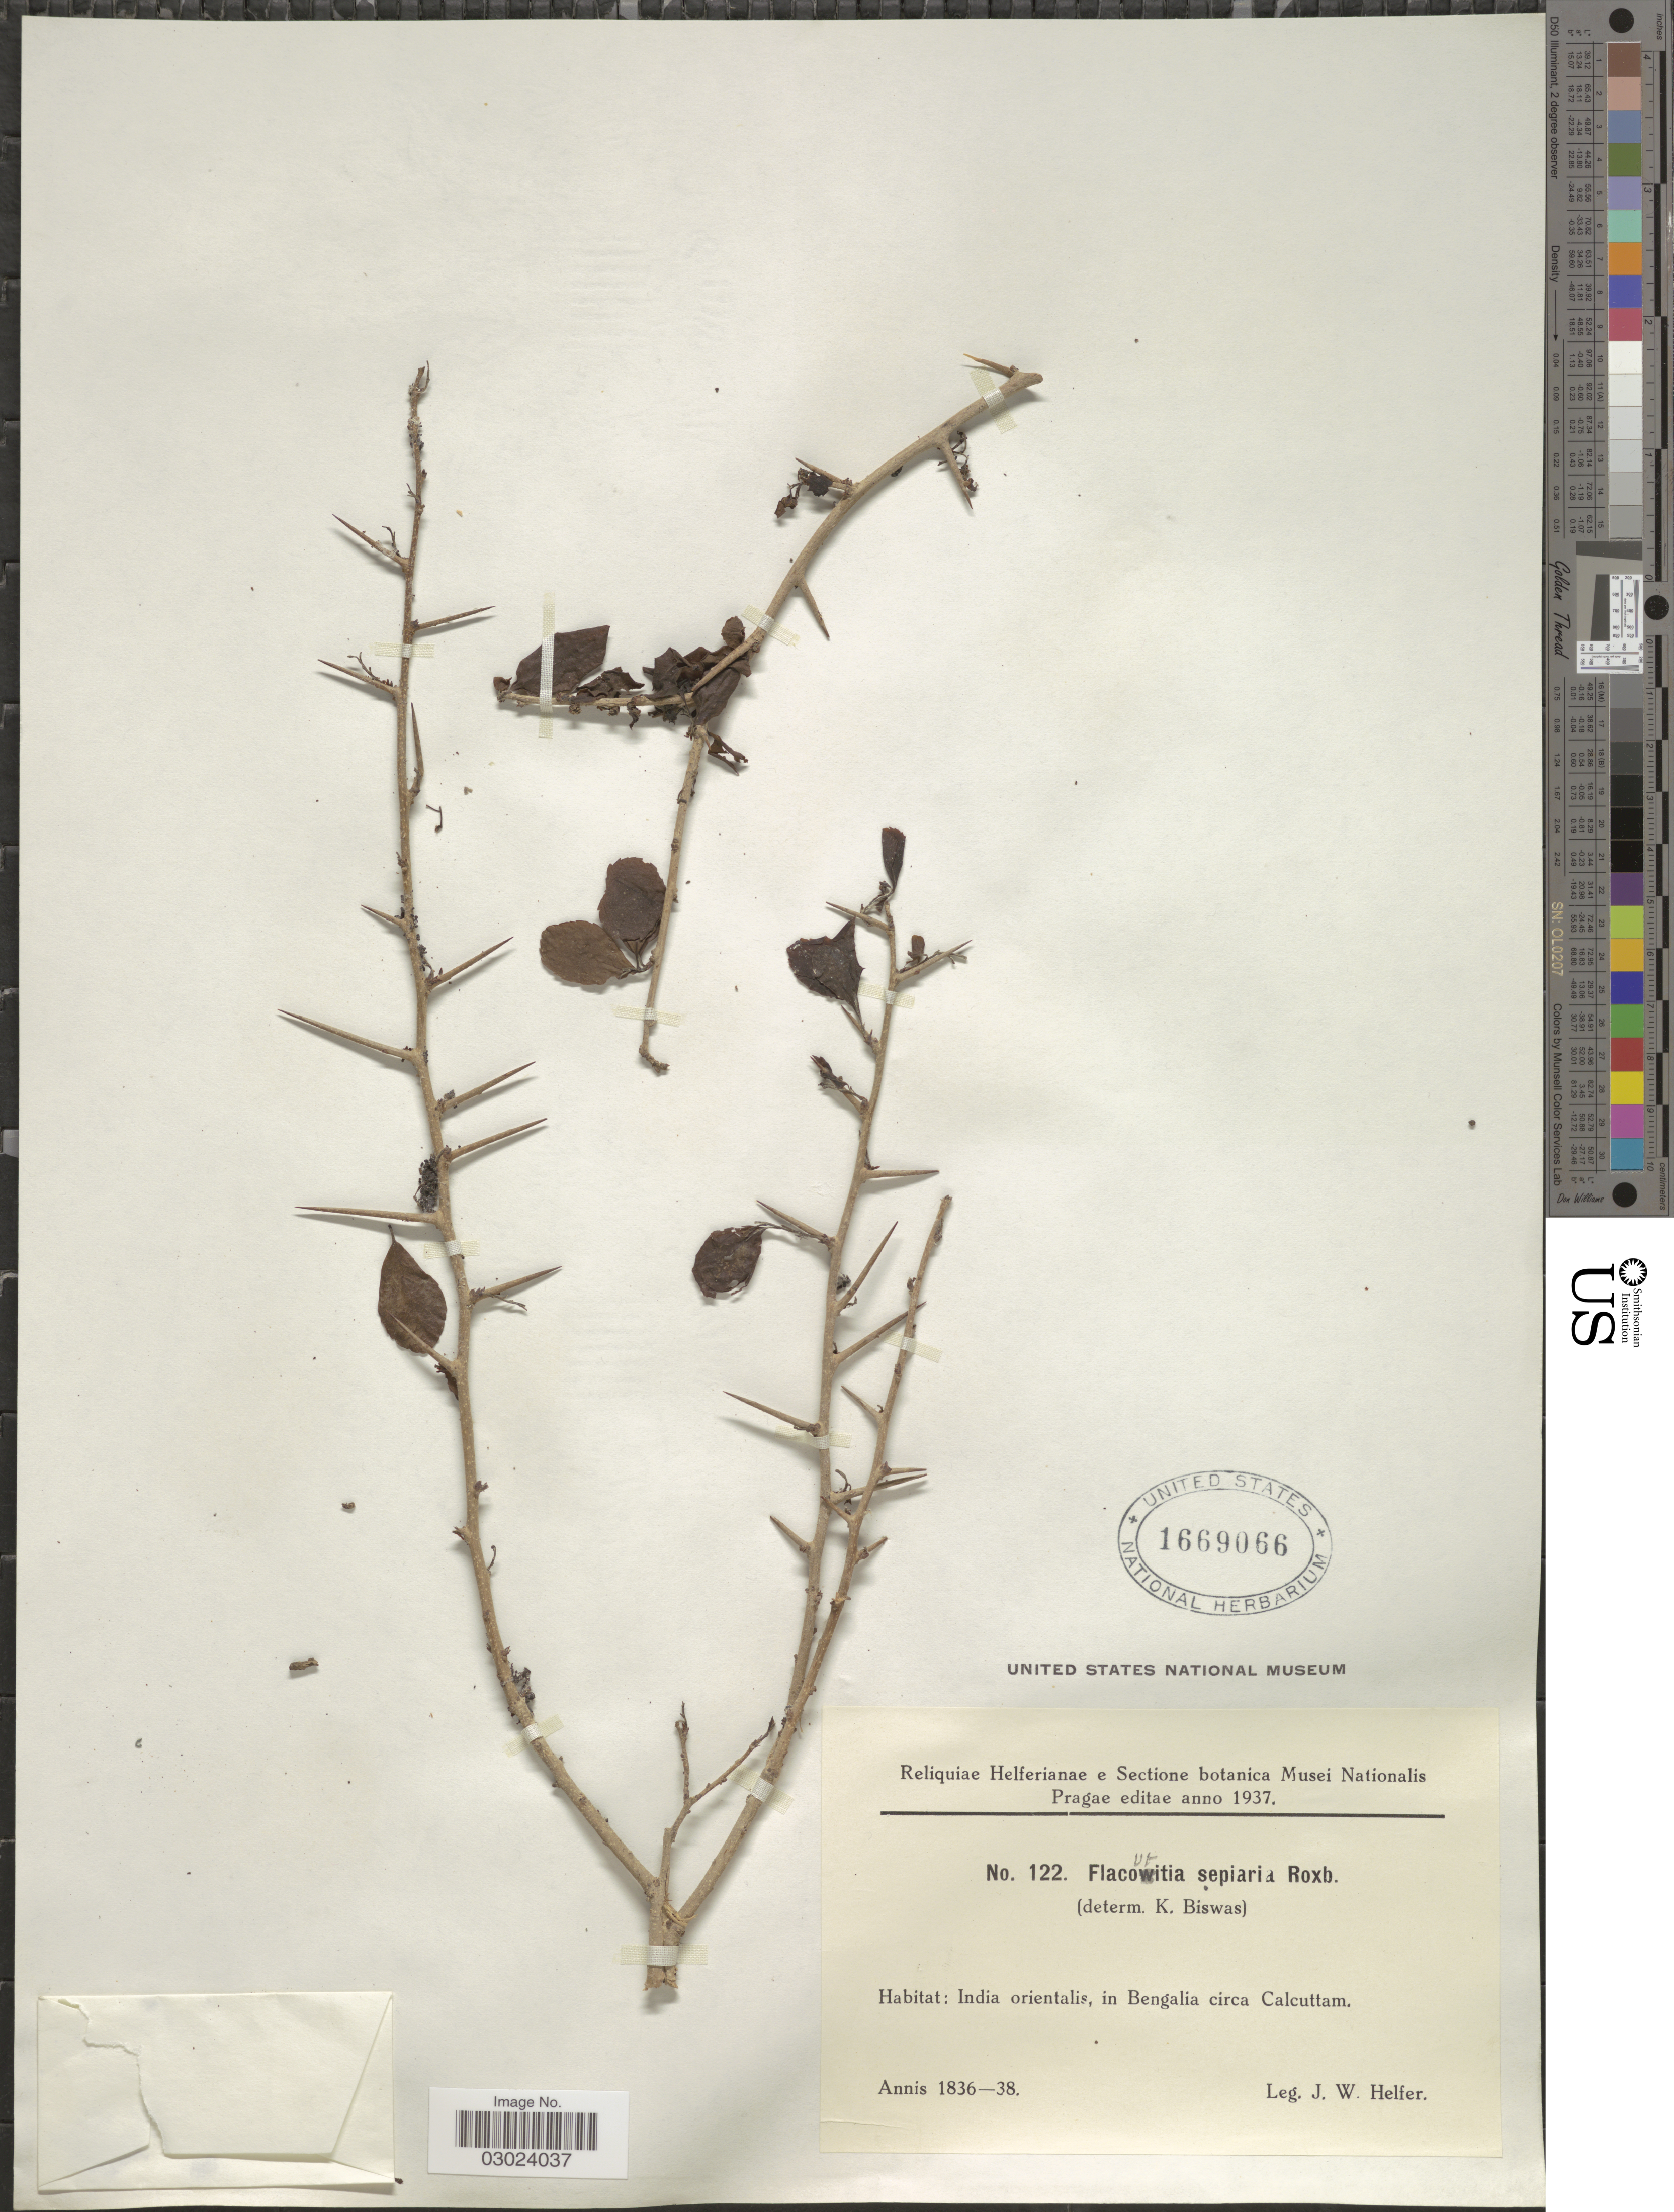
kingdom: Plantae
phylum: Tracheophyta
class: Magnoliopsida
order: Malpighiales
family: Salicaceae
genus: Flacourtia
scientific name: Flacourtia sepiaria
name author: Roxb.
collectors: J. W. Helfer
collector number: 122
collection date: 1836/1838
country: India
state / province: West Bengal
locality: India orientalis, in Bengalia circa Calcuttam.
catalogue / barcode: US 1669066